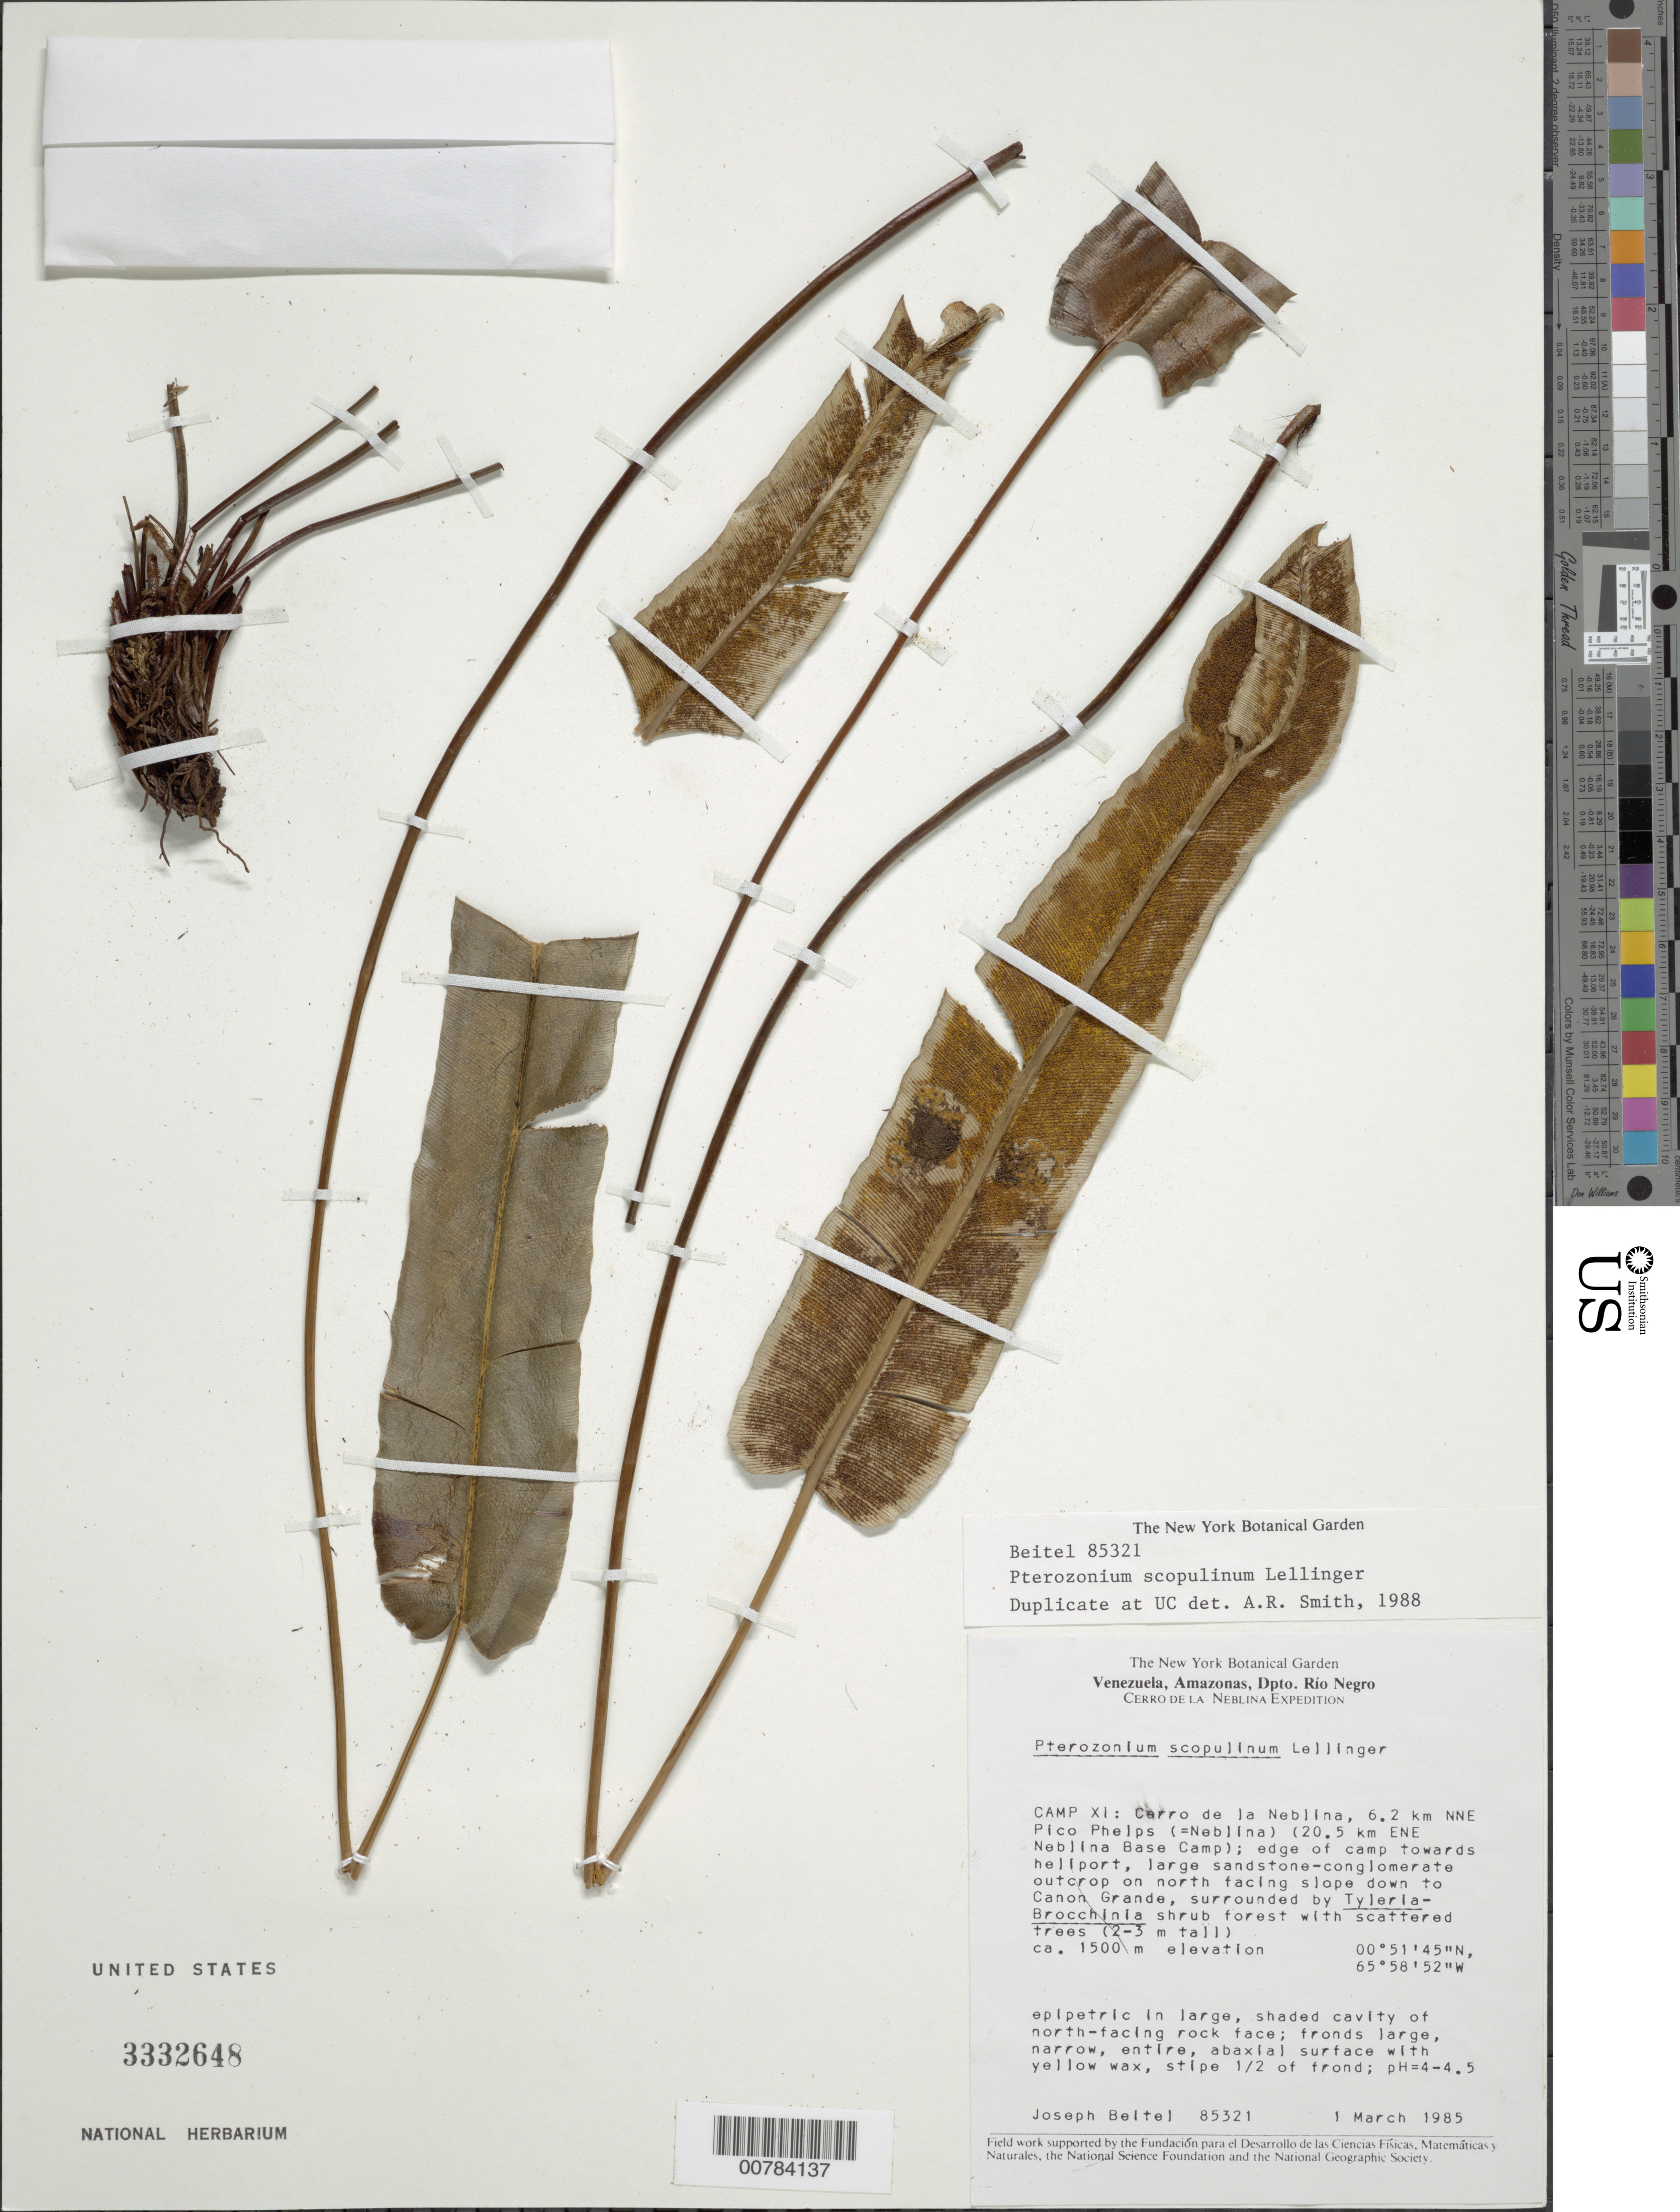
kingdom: Plantae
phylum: Tracheophyta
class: Polypodiopsida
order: Polypodiales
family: Pteridaceae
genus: Pterozonium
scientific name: Pterozonium scopulinum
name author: Lellinger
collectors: J. M. Beitel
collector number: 85321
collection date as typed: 1-Mar-85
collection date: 1985-03-01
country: Venezuela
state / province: Amazonas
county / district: Río Negro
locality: Cerro de la Neblina, Camp XI, 6.2 km NNE Pico Phelps (= Neblina) (20.5 km ENE Neblina Base Camp), along stream (Caño Beiltel) S of camp, running between plateau of camp and steep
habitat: Tyleria-Brocchinia shrub forest with acidic, peaty humus over slifhtly sloping sandstone plateau, scattered plants of Hallamphora and Cladina(llchen)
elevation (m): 1500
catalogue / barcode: US 3332648